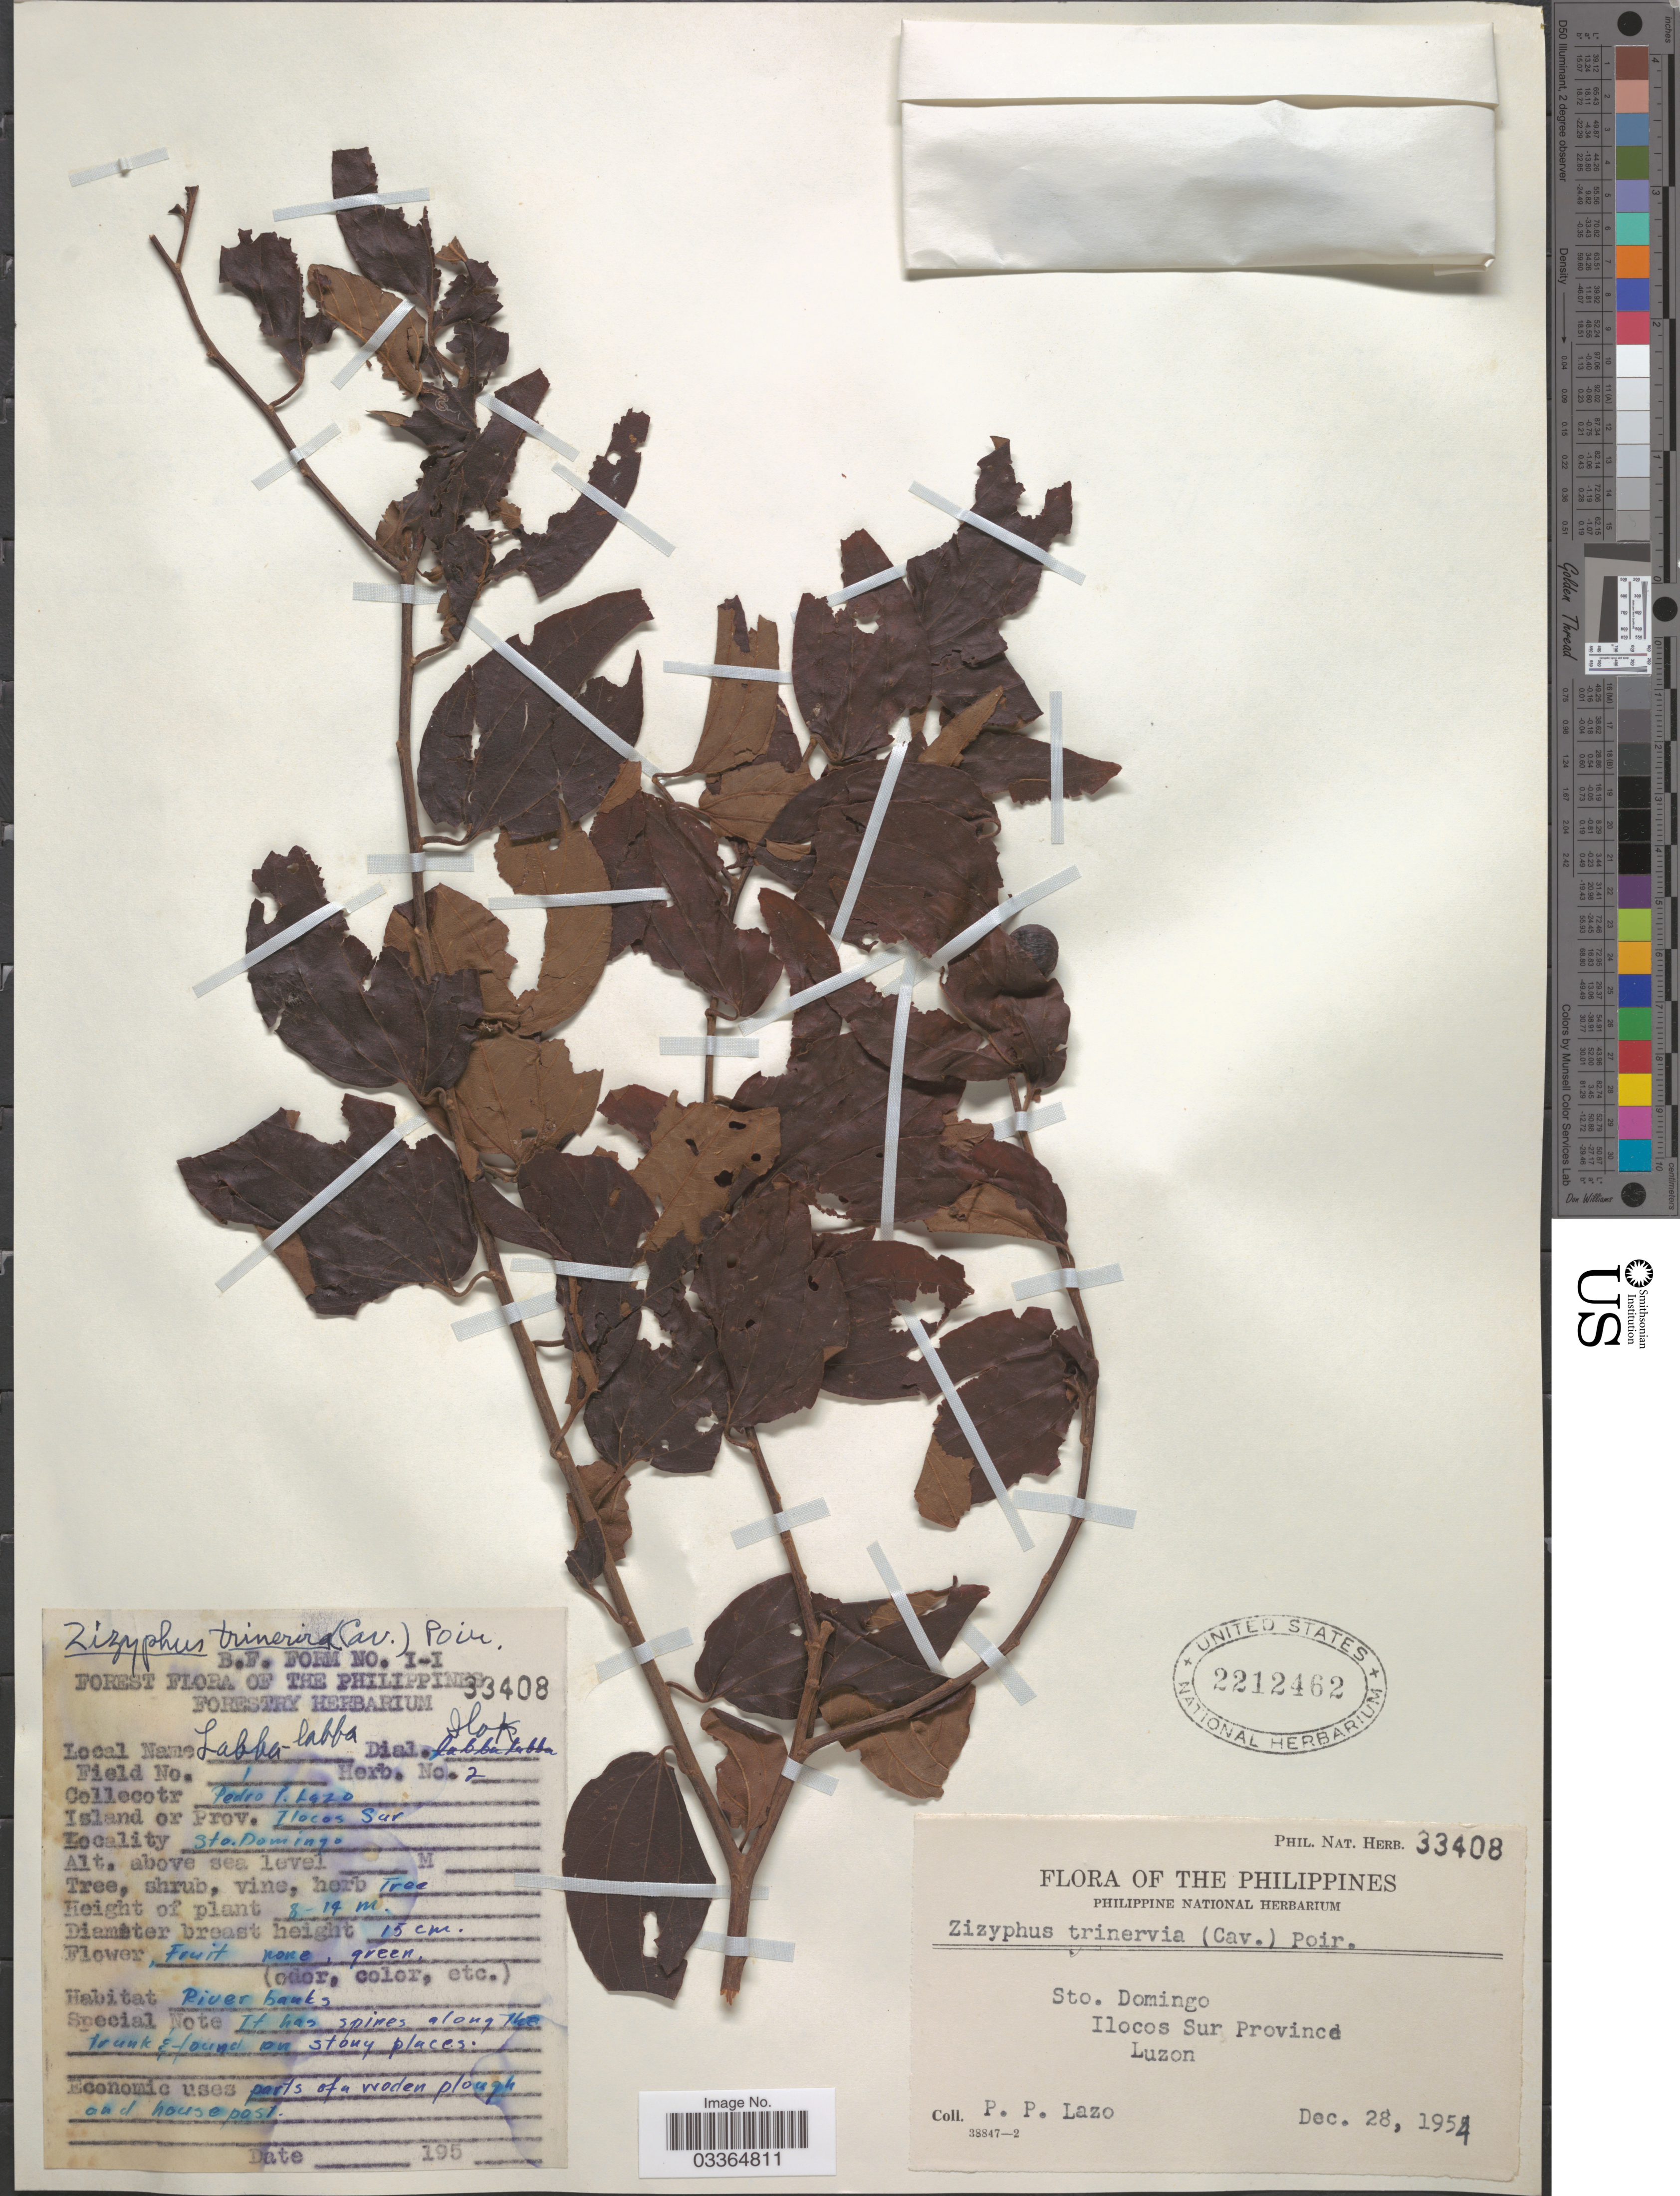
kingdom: Plantae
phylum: Tracheophyta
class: Magnoliopsida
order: Rosales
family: Rhamnaceae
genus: Ziziphus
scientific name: Ziziphus trinervia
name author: (Cav.) Poir.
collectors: P. Lazo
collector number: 1/2/Phil. Nat. Herb. 33408?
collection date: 1954-12-28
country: Philippines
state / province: Ilocos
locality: Island or Prov. Ilocos Sur Province. Sto. Domingo. Luzon.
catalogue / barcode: US 2212462